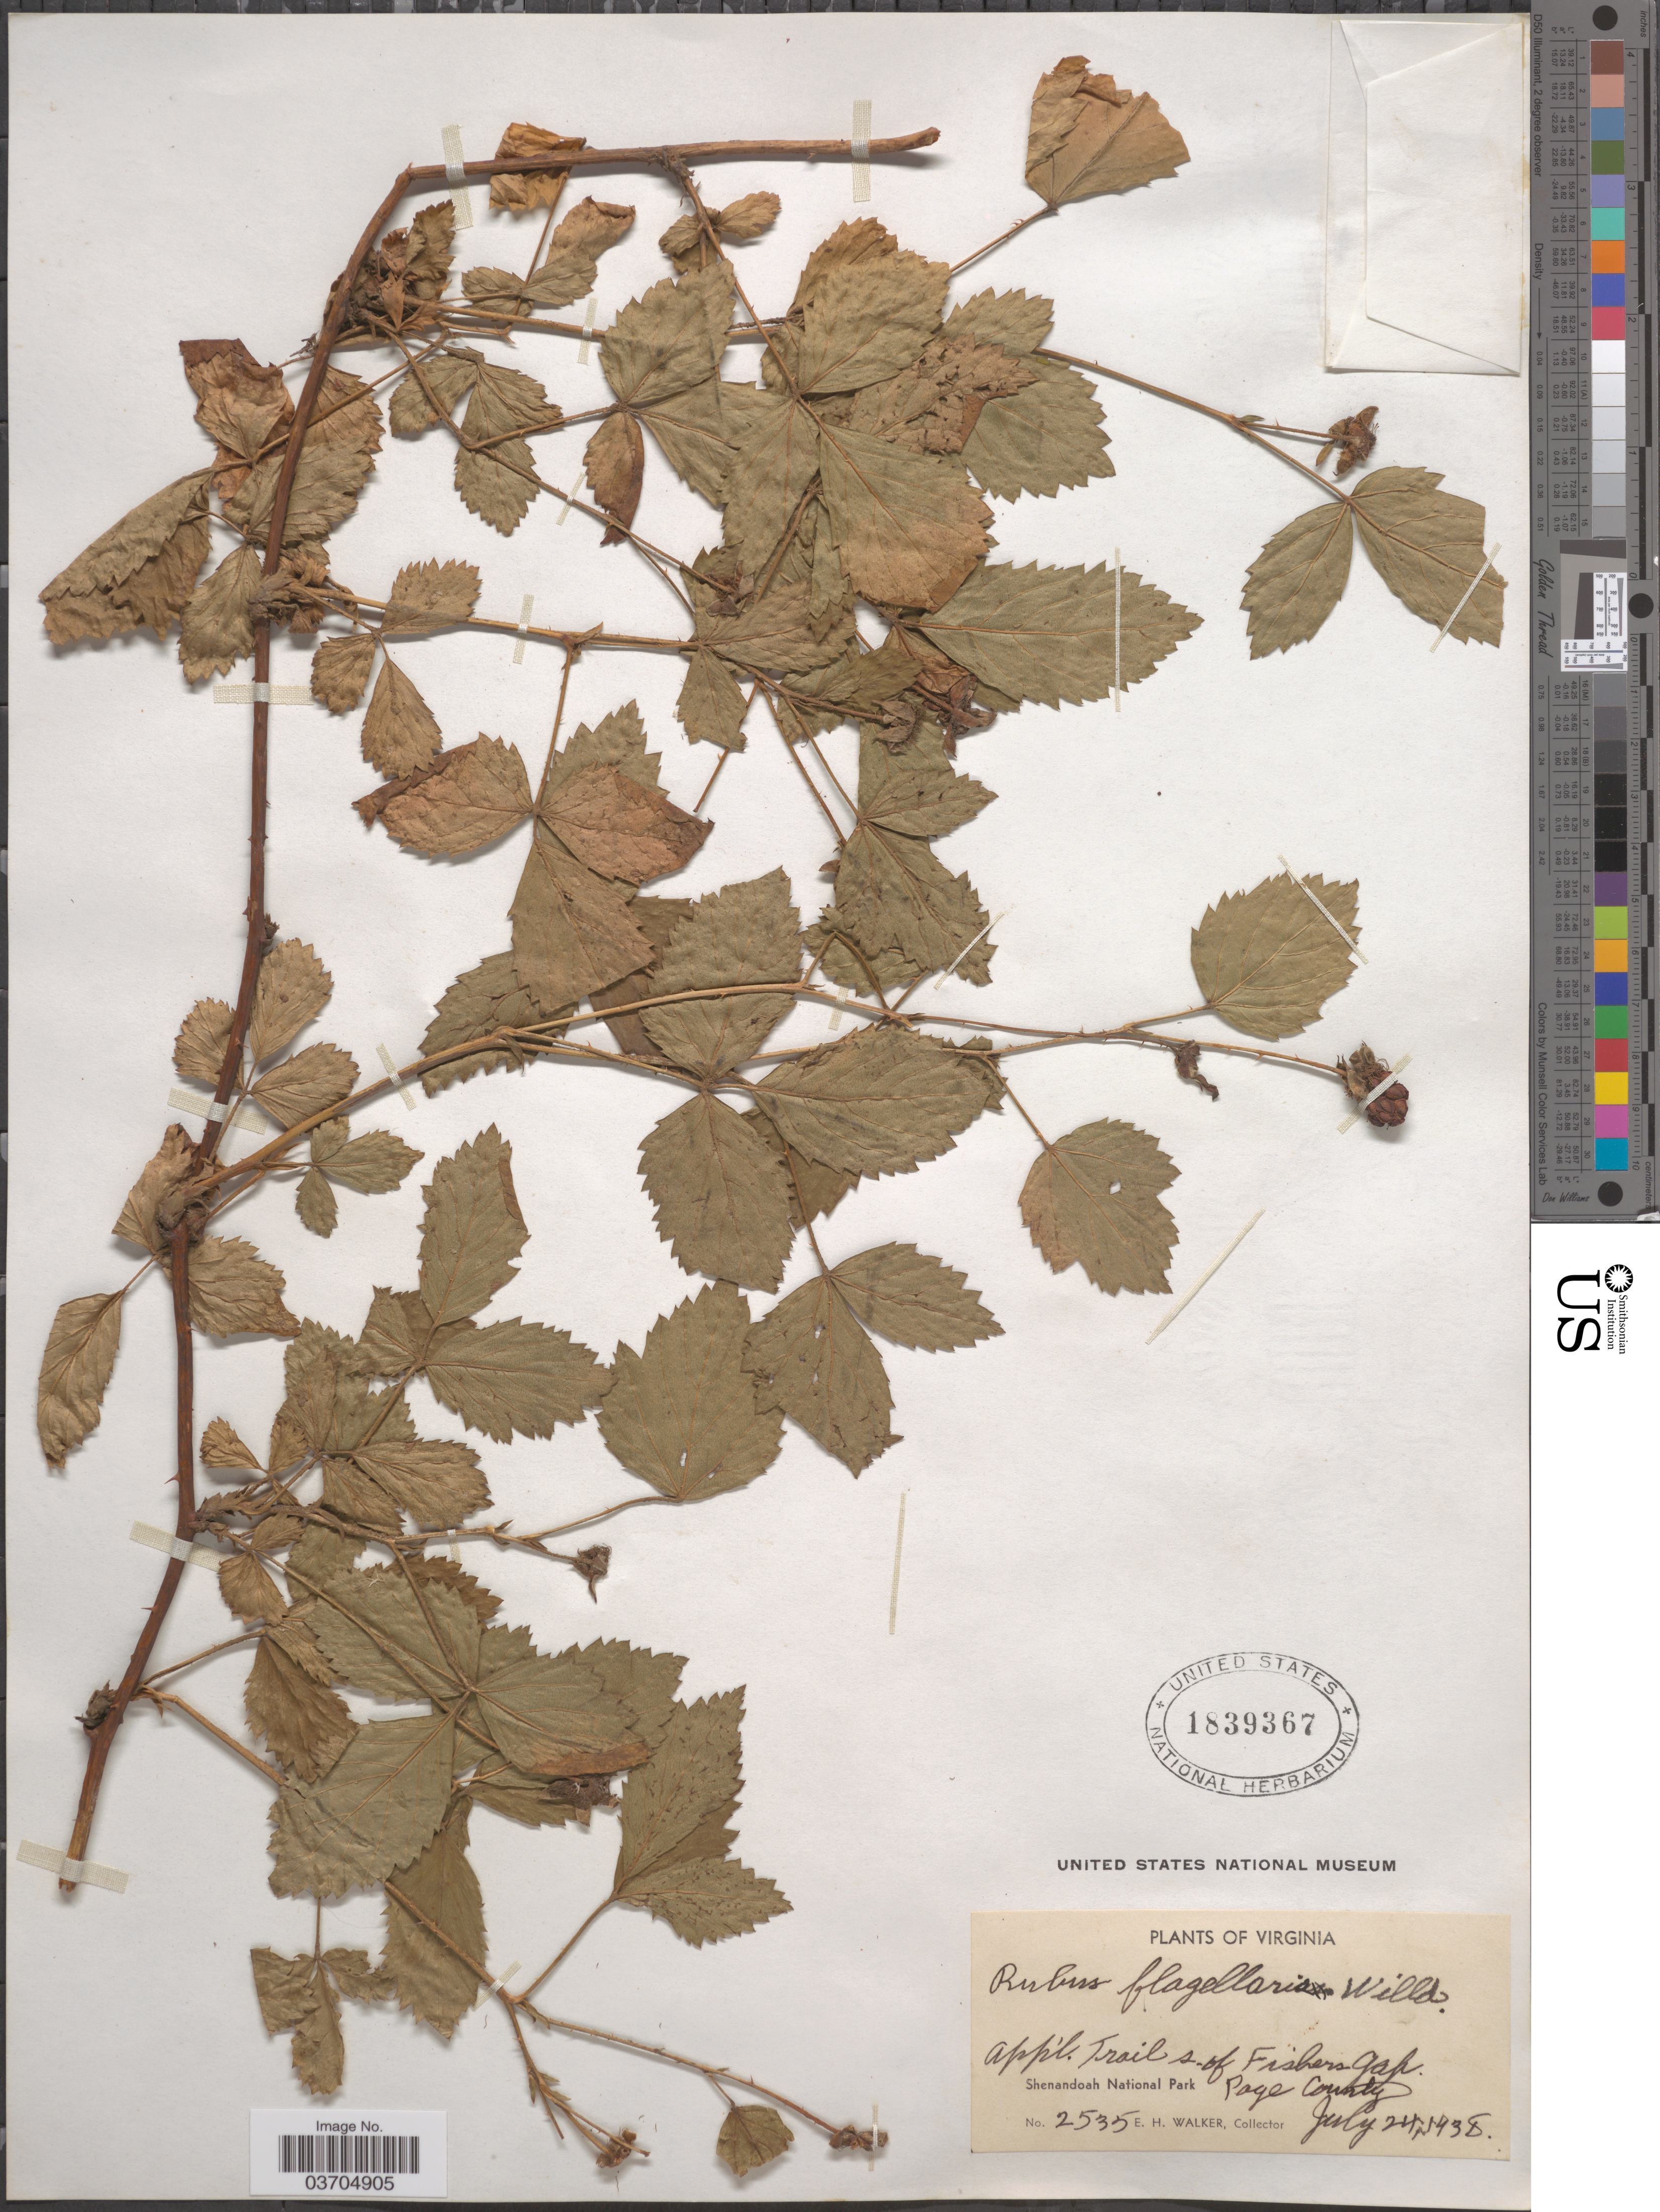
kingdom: Plantae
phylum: Tracheophyta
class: Magnoliopsida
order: Rosales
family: Rosaceae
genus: Rubus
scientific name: Rubus flagellaris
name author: Willd.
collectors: E. H. Walker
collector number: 2535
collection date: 1938-07-24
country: United States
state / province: Virginia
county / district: Page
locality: Appalachian Trail S of Fishers Gap. Shenandoah National Park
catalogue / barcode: US 1839367